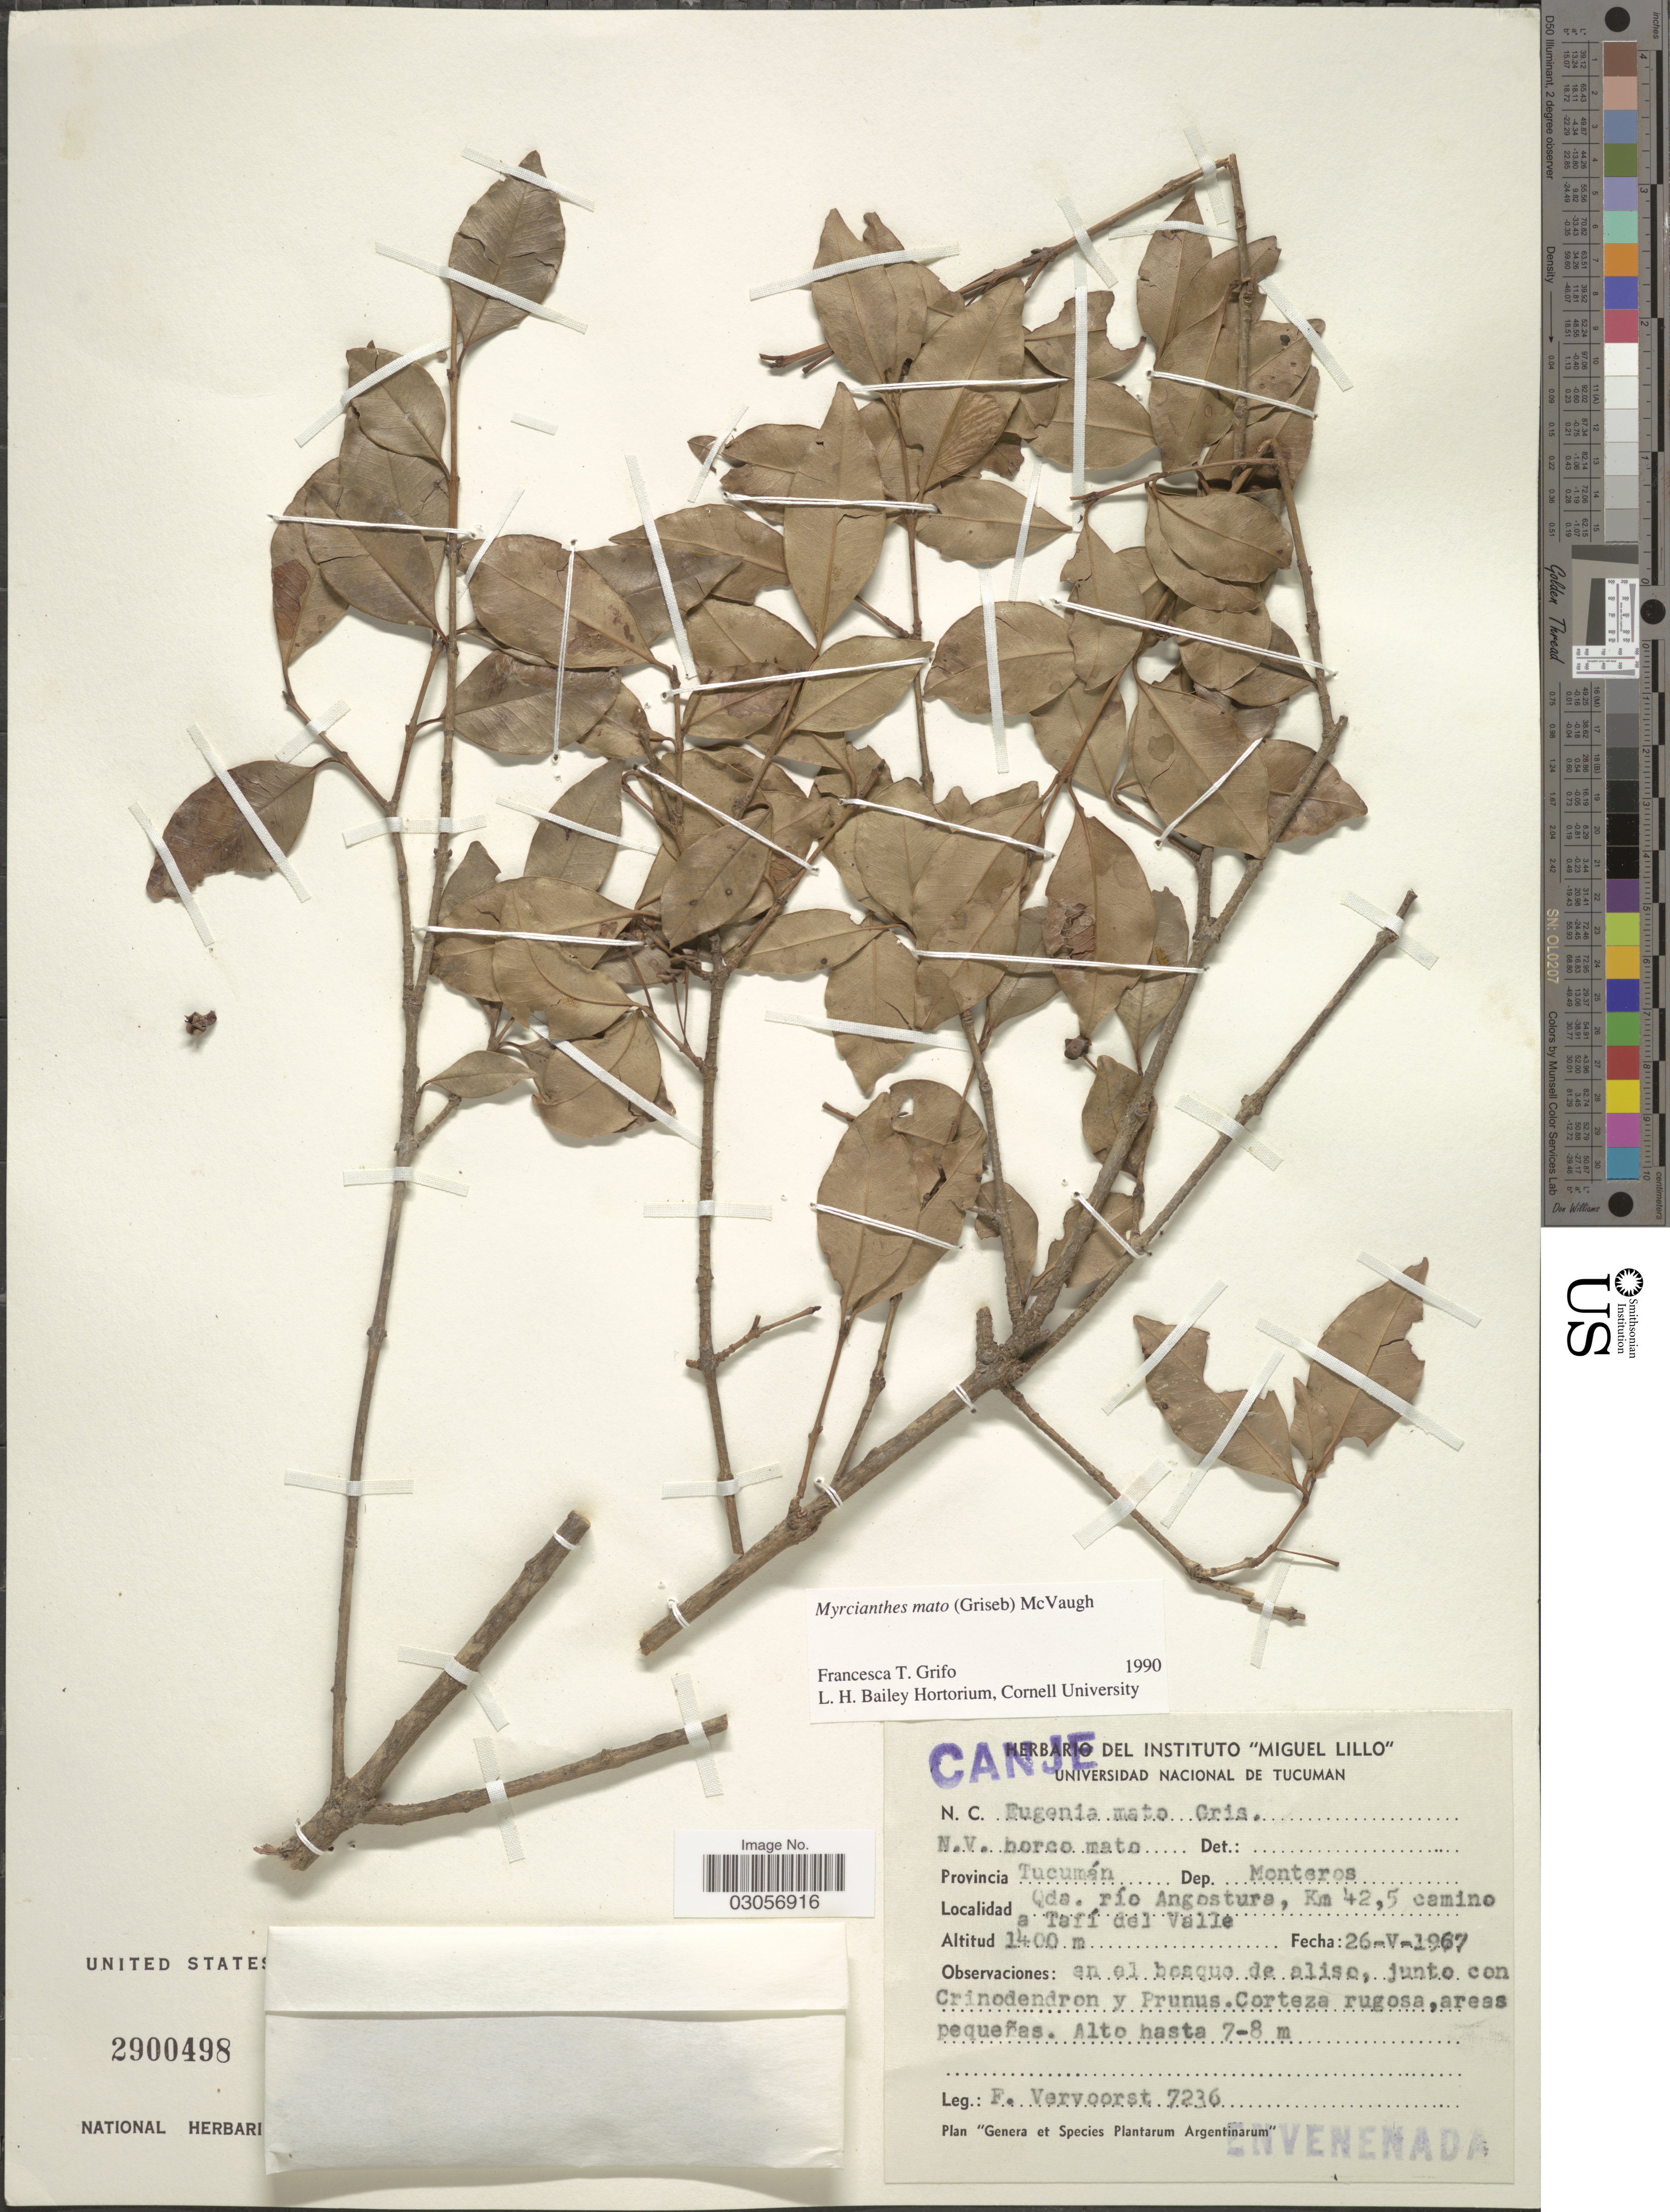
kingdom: Plantae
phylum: Tracheophyta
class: Magnoliopsida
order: Myrtales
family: Myrtaceae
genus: Myrcianthes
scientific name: Myrcianthes mato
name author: (Griseb.) McVaugh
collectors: F. Vervoorst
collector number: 7236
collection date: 1967-05-26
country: Argentina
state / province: Tucuman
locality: Dep. Monteros, Qda. río Angosture, Km 24,5 camino a Tafí del Valle.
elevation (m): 1400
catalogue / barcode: US 2900498